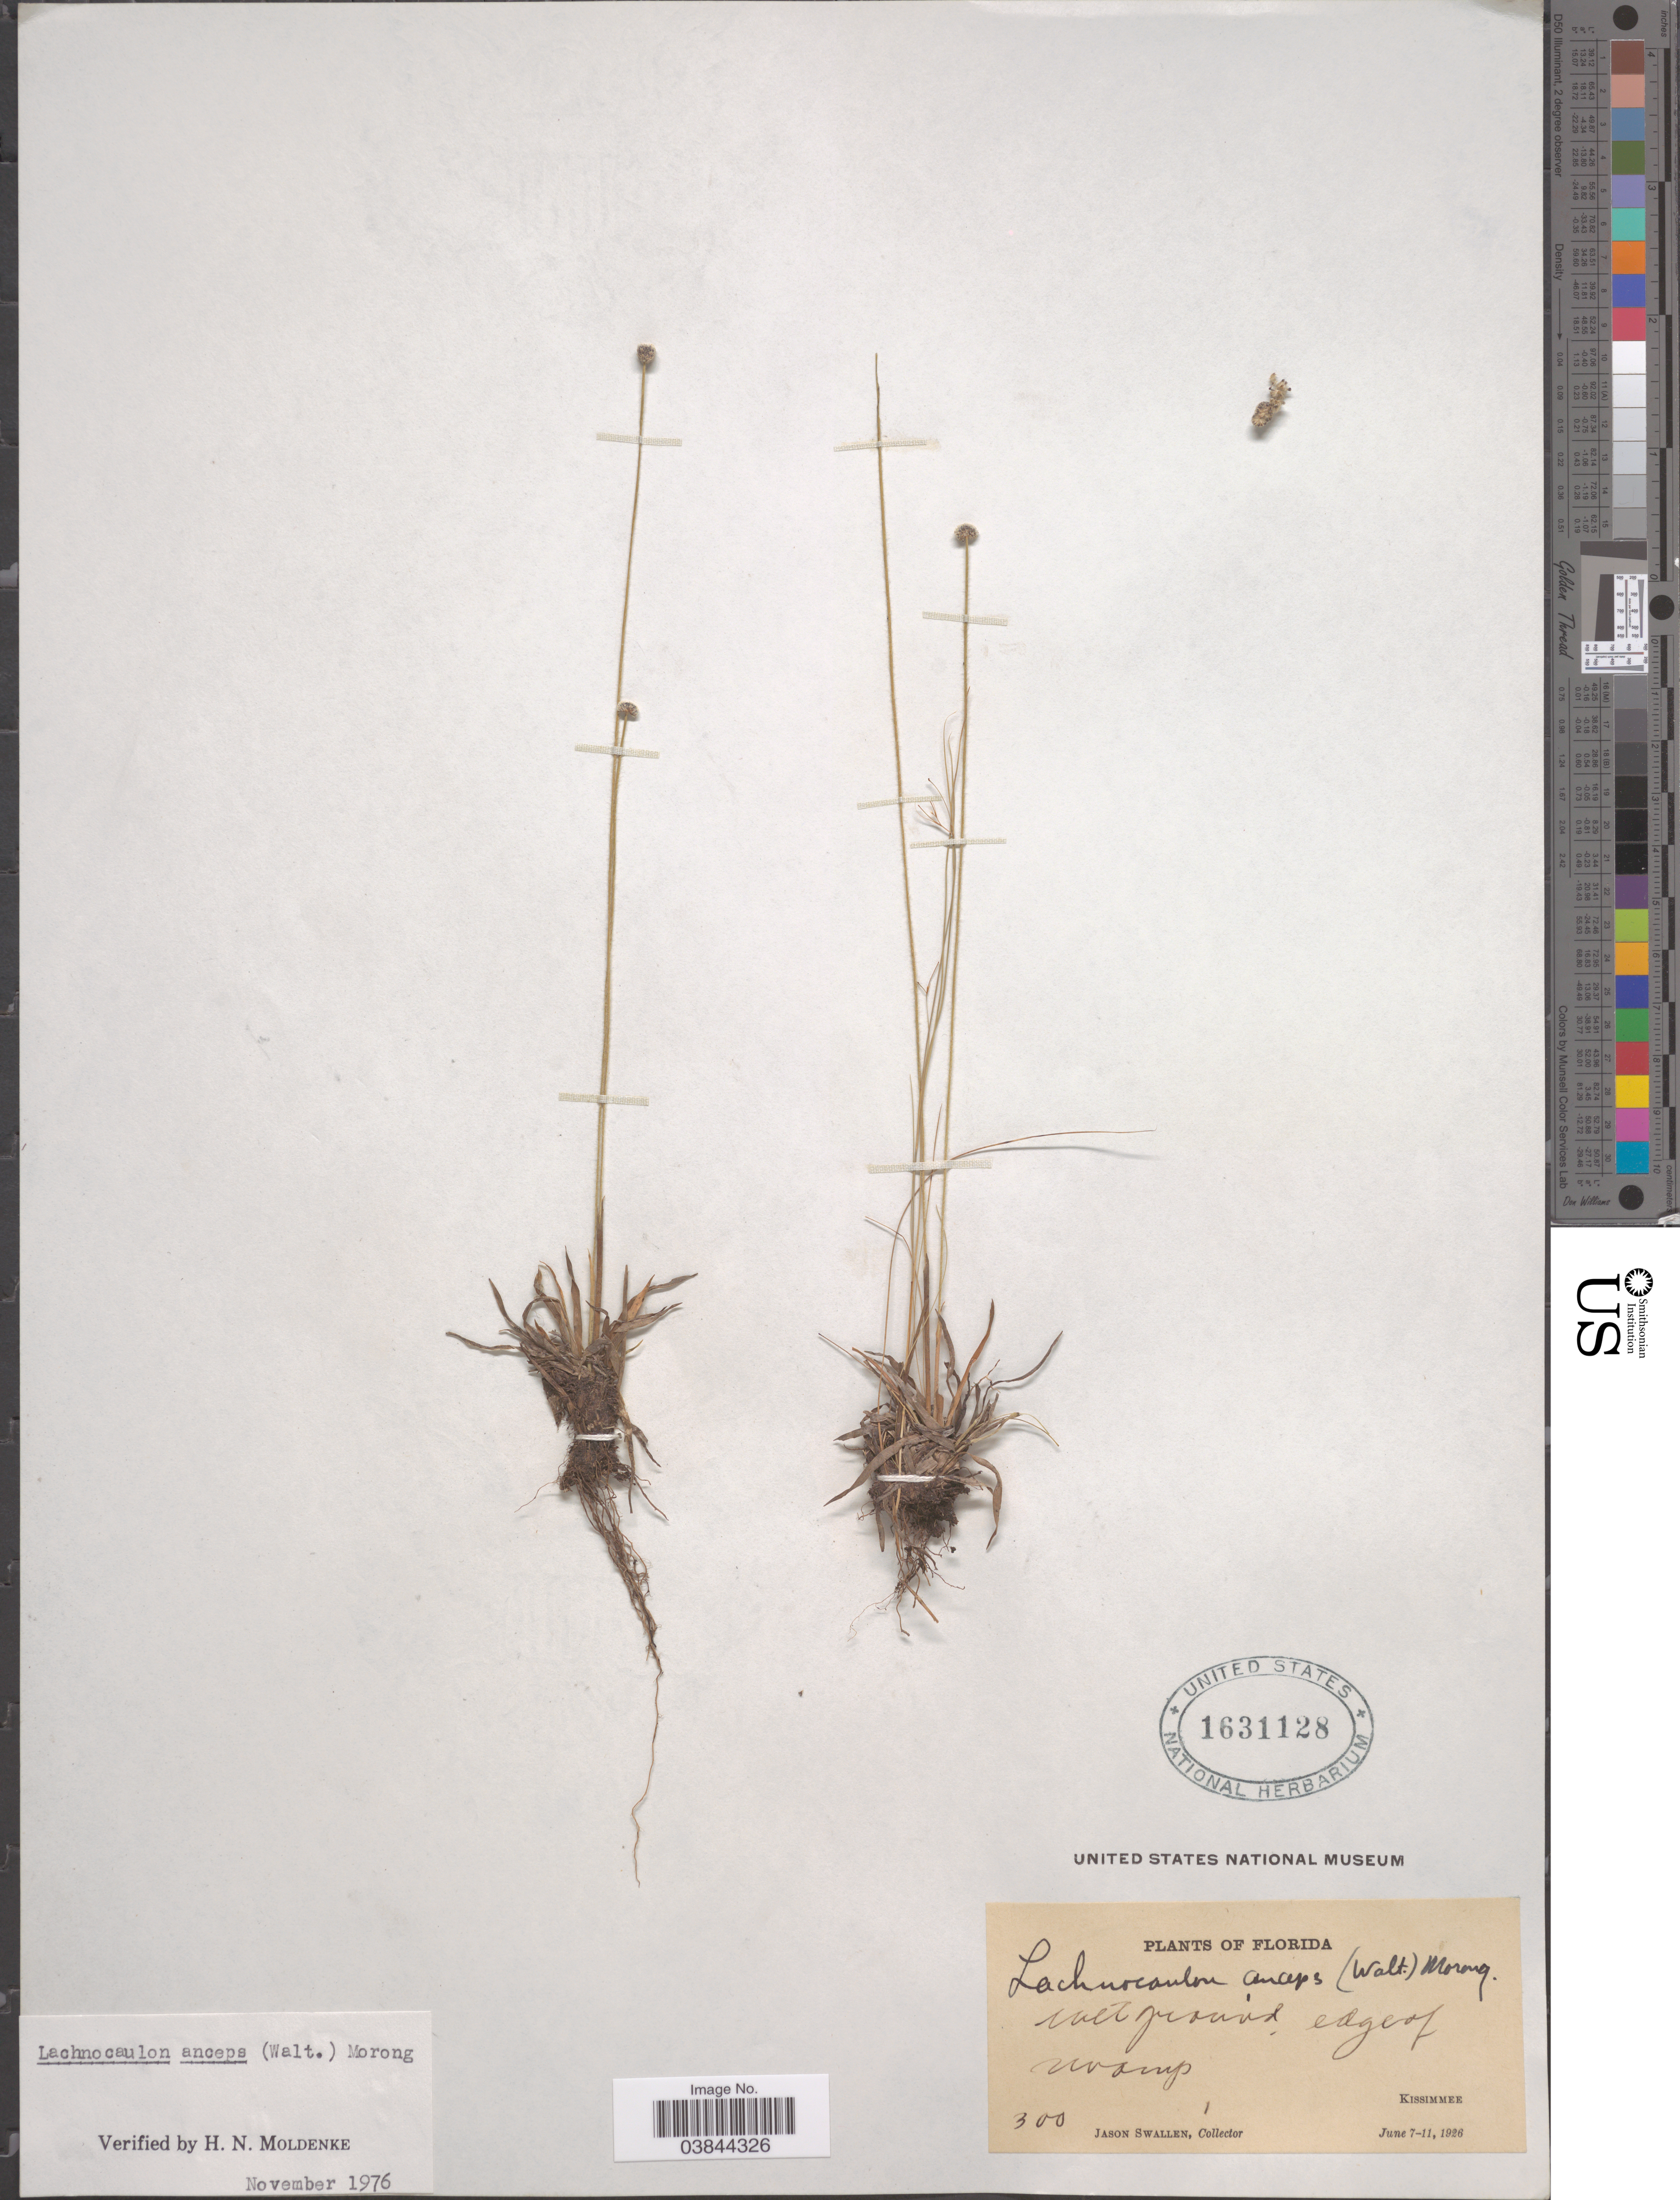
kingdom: Plantae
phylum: Tracheophyta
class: Liliopsida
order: Poales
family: Eriocaulaceae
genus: Lachnocaulon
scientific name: Lachnocaulon anceps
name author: (Walter) Morong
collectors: J. R. Swallen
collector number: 300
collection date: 1926-06-07/1926-06-11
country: United States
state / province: Florida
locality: Kissimmee.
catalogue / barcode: US 1631128